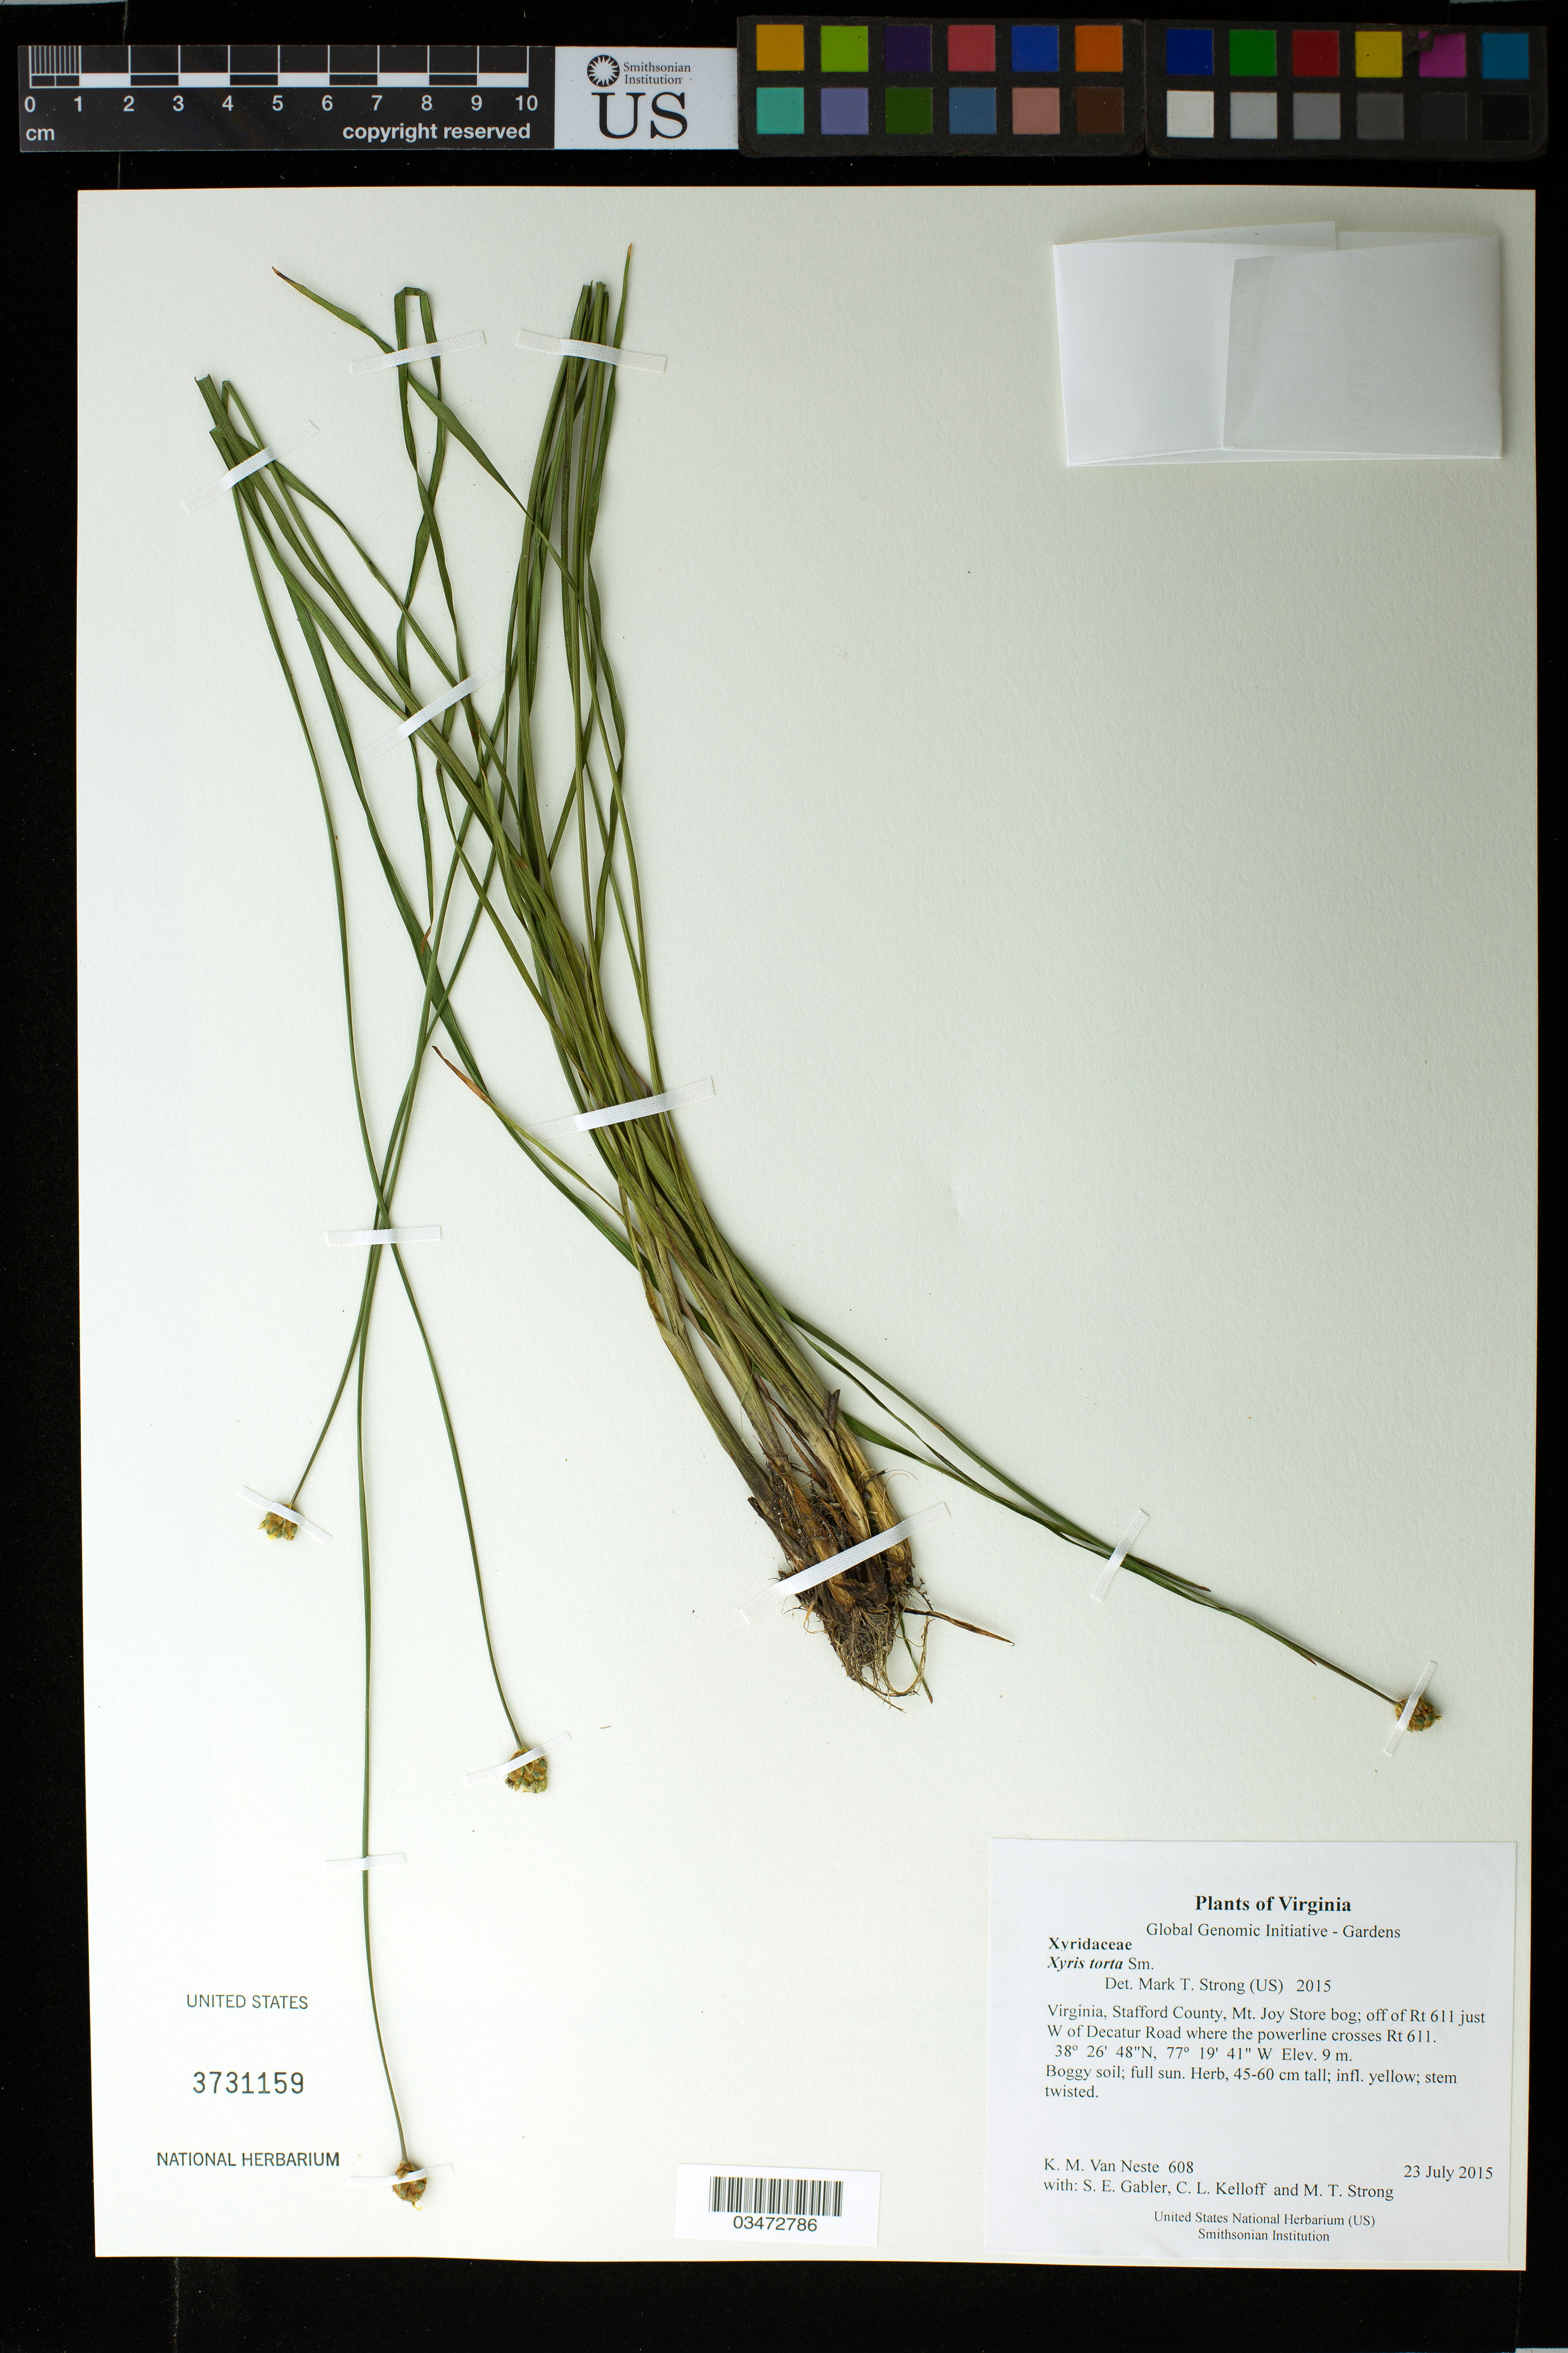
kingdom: Plantae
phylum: Tracheophyta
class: Liliopsida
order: Poales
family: Xyridaceae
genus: Xyris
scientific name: Xyris torta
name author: Sm.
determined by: Strong, M. T., (US), Smithsonian Institution - National Museum of Natural History (UNITED STATES)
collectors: K. M. Van Neste, S. E. Gabler, C. L. Kelloff & M. T. Strong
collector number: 608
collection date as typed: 23 July 2015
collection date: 2015-07-23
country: United States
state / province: Virginia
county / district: Stafford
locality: Mt. Joy Store bog; off of Rt 611 just W of Decatur Road where the powerline crosses Rt 611.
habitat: Boggy soil; full sun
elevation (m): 9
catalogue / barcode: US 3731159